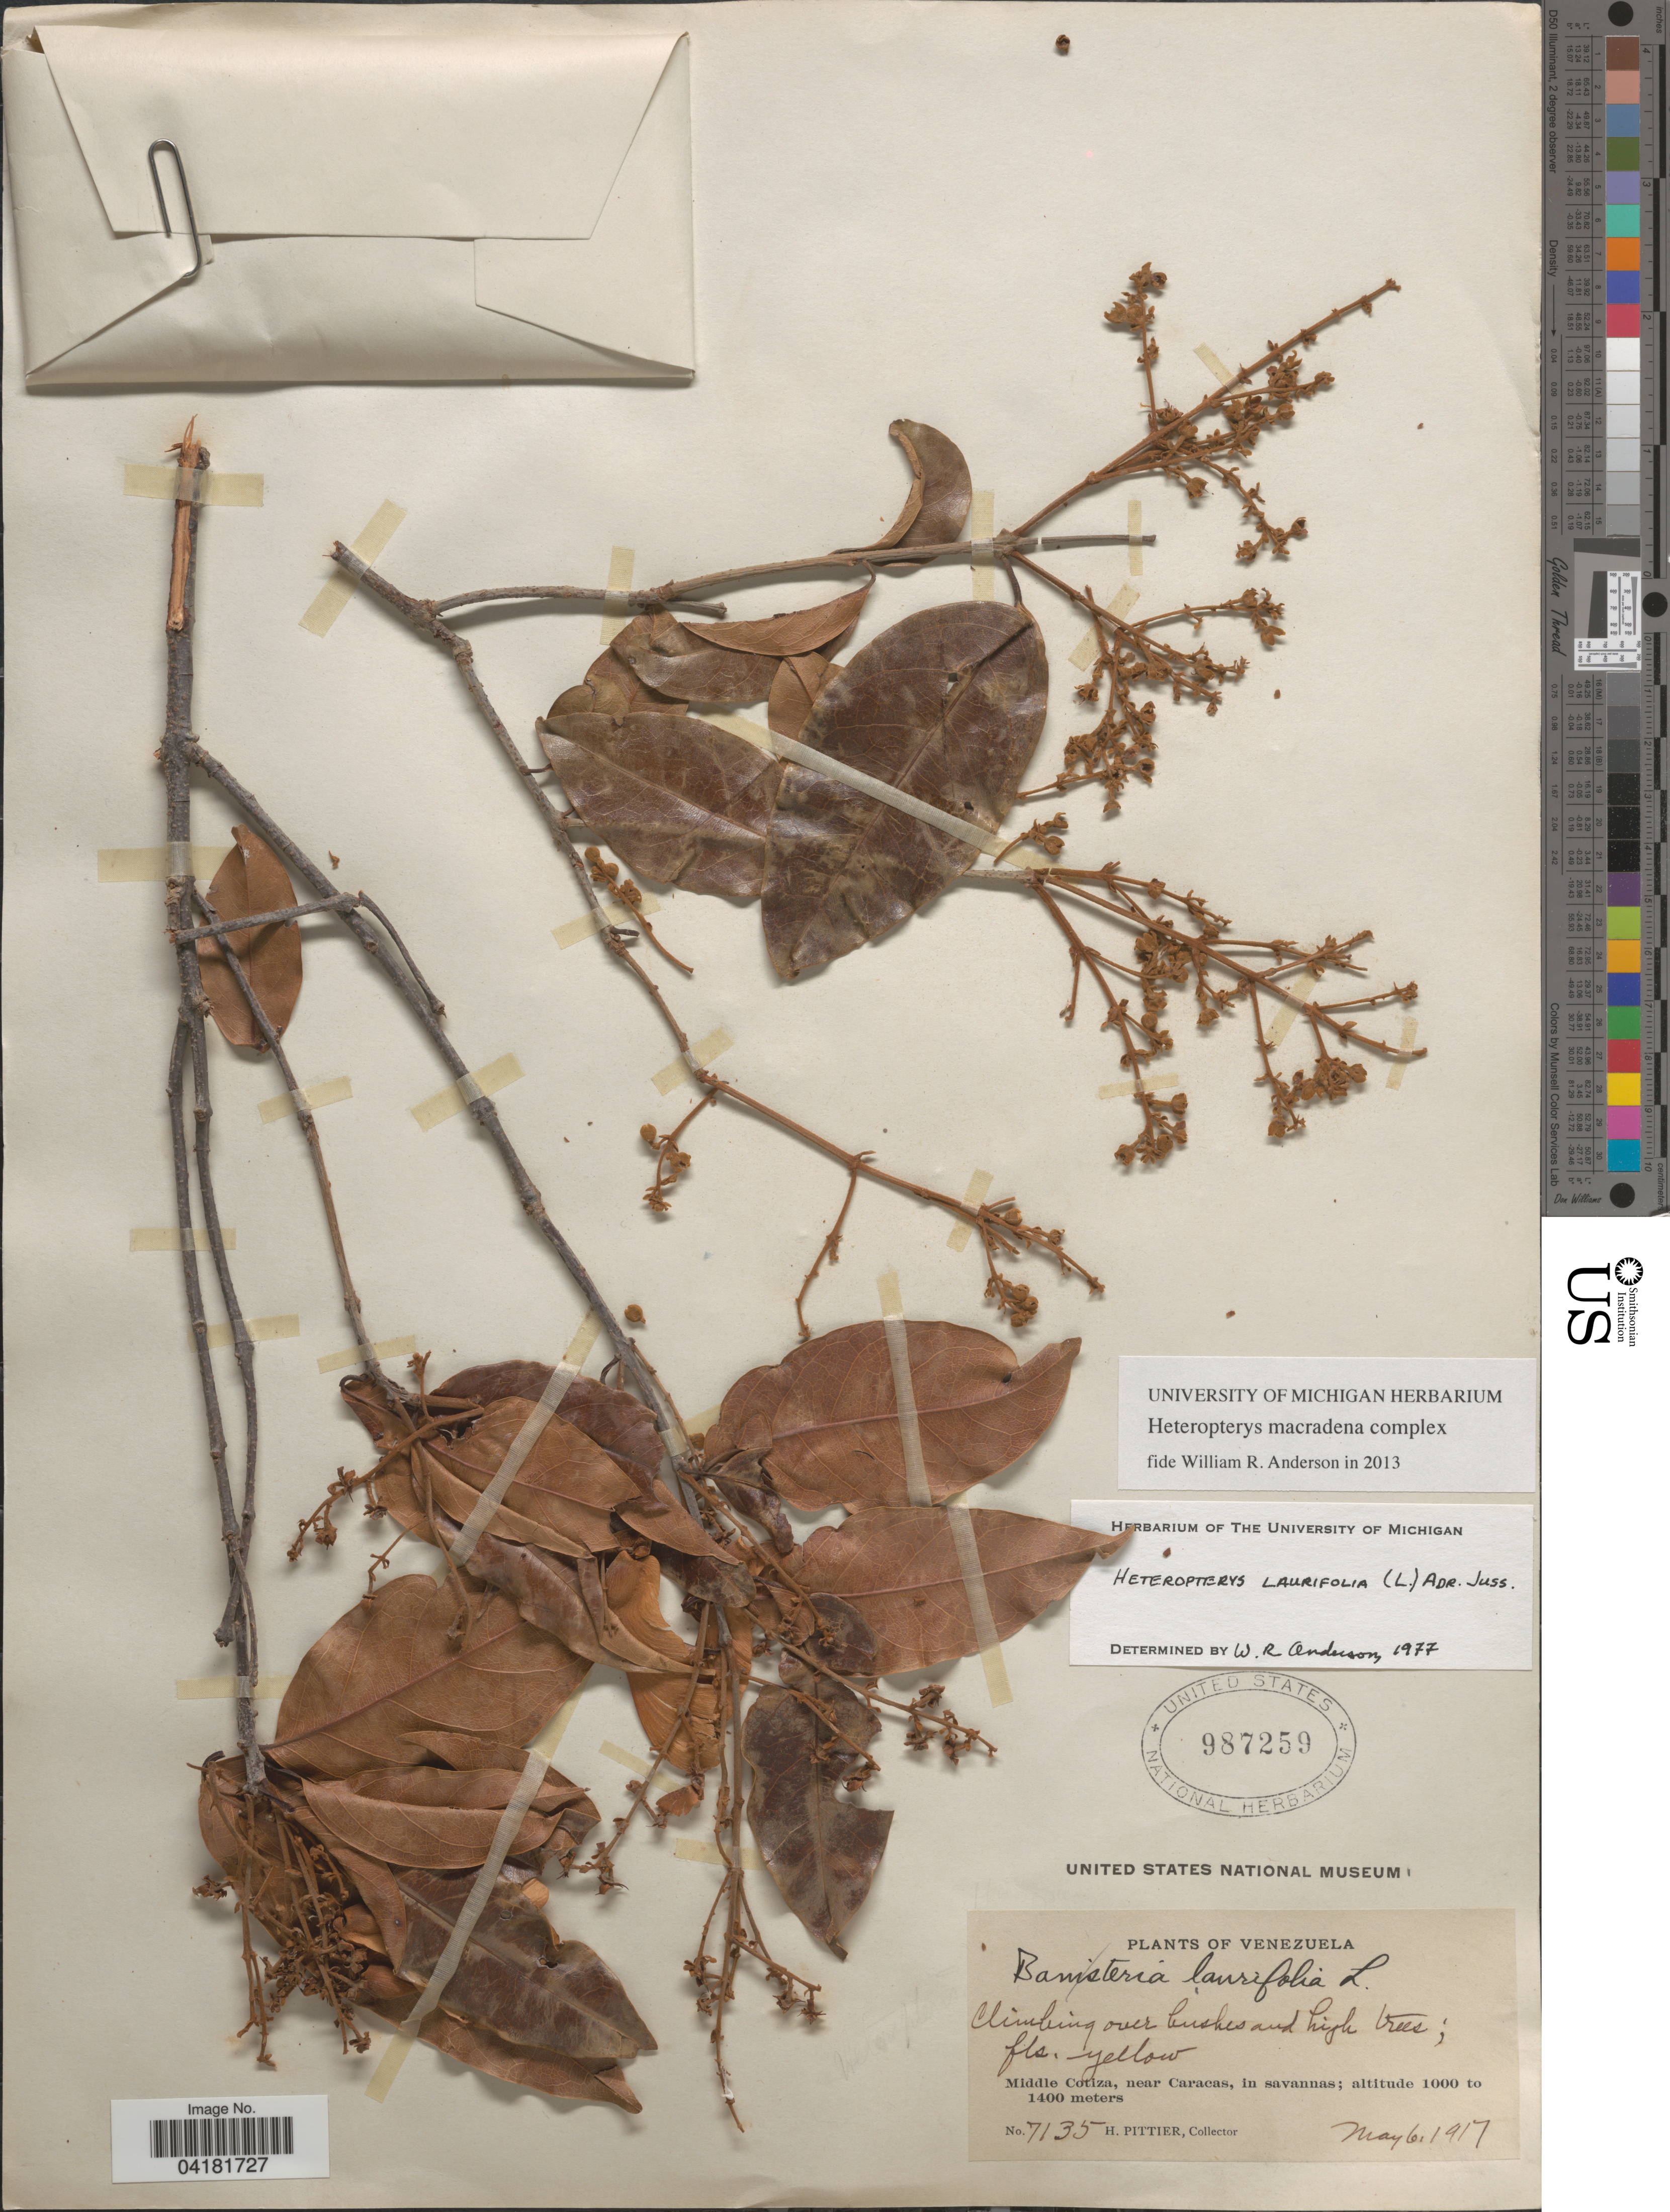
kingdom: Plantae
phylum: Tracheophyta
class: Magnoliopsida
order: Malpighiales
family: Malpighiaceae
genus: Heteropterys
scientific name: Heteropterys macradena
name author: (DC.) W.R. Anderson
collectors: H. F. Pittier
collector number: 7135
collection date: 1917-05-06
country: Venezuela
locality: Middle Cotiza, near Caracas.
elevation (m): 1000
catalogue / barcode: US 987259